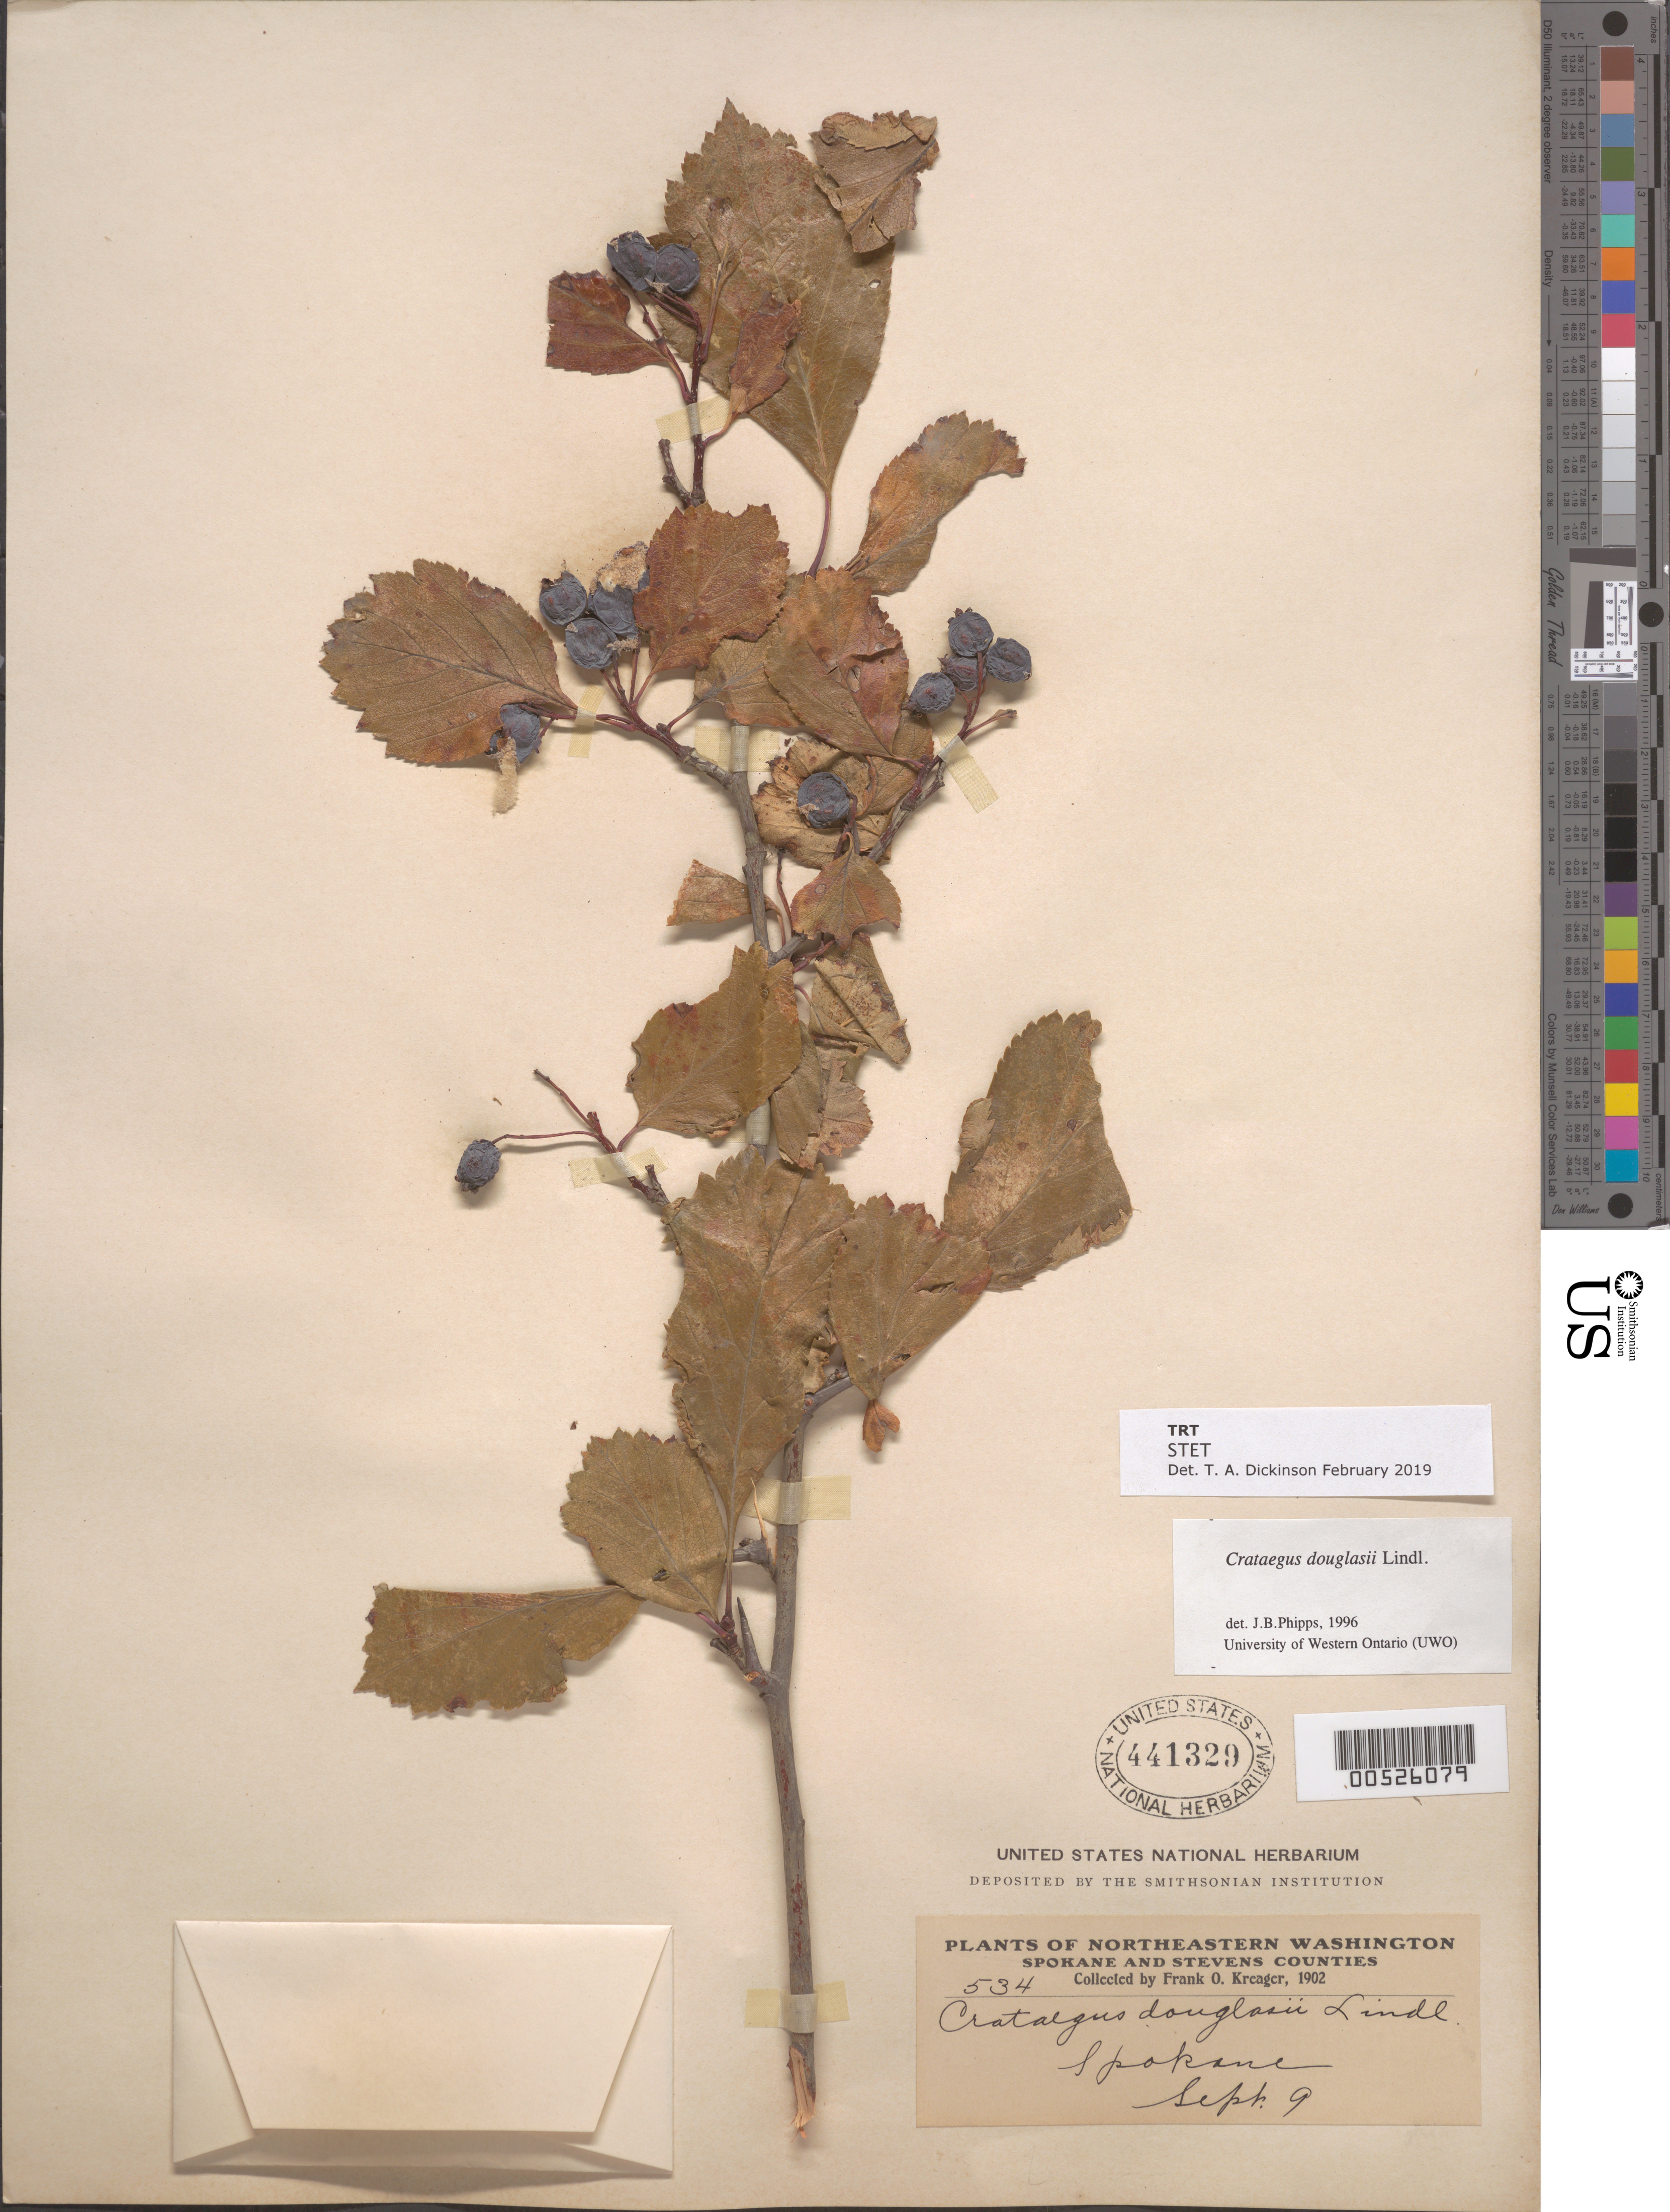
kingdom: Plantae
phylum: Tracheophyta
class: Magnoliopsida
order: Rosales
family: Rosaceae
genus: Crataegus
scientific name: Crataegus douglasii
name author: Lindl.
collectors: F. Kreager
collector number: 534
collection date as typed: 09 Sep 1902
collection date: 1902-09-09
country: United States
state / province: Washington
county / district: Spokane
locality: Spokane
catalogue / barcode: US 441329